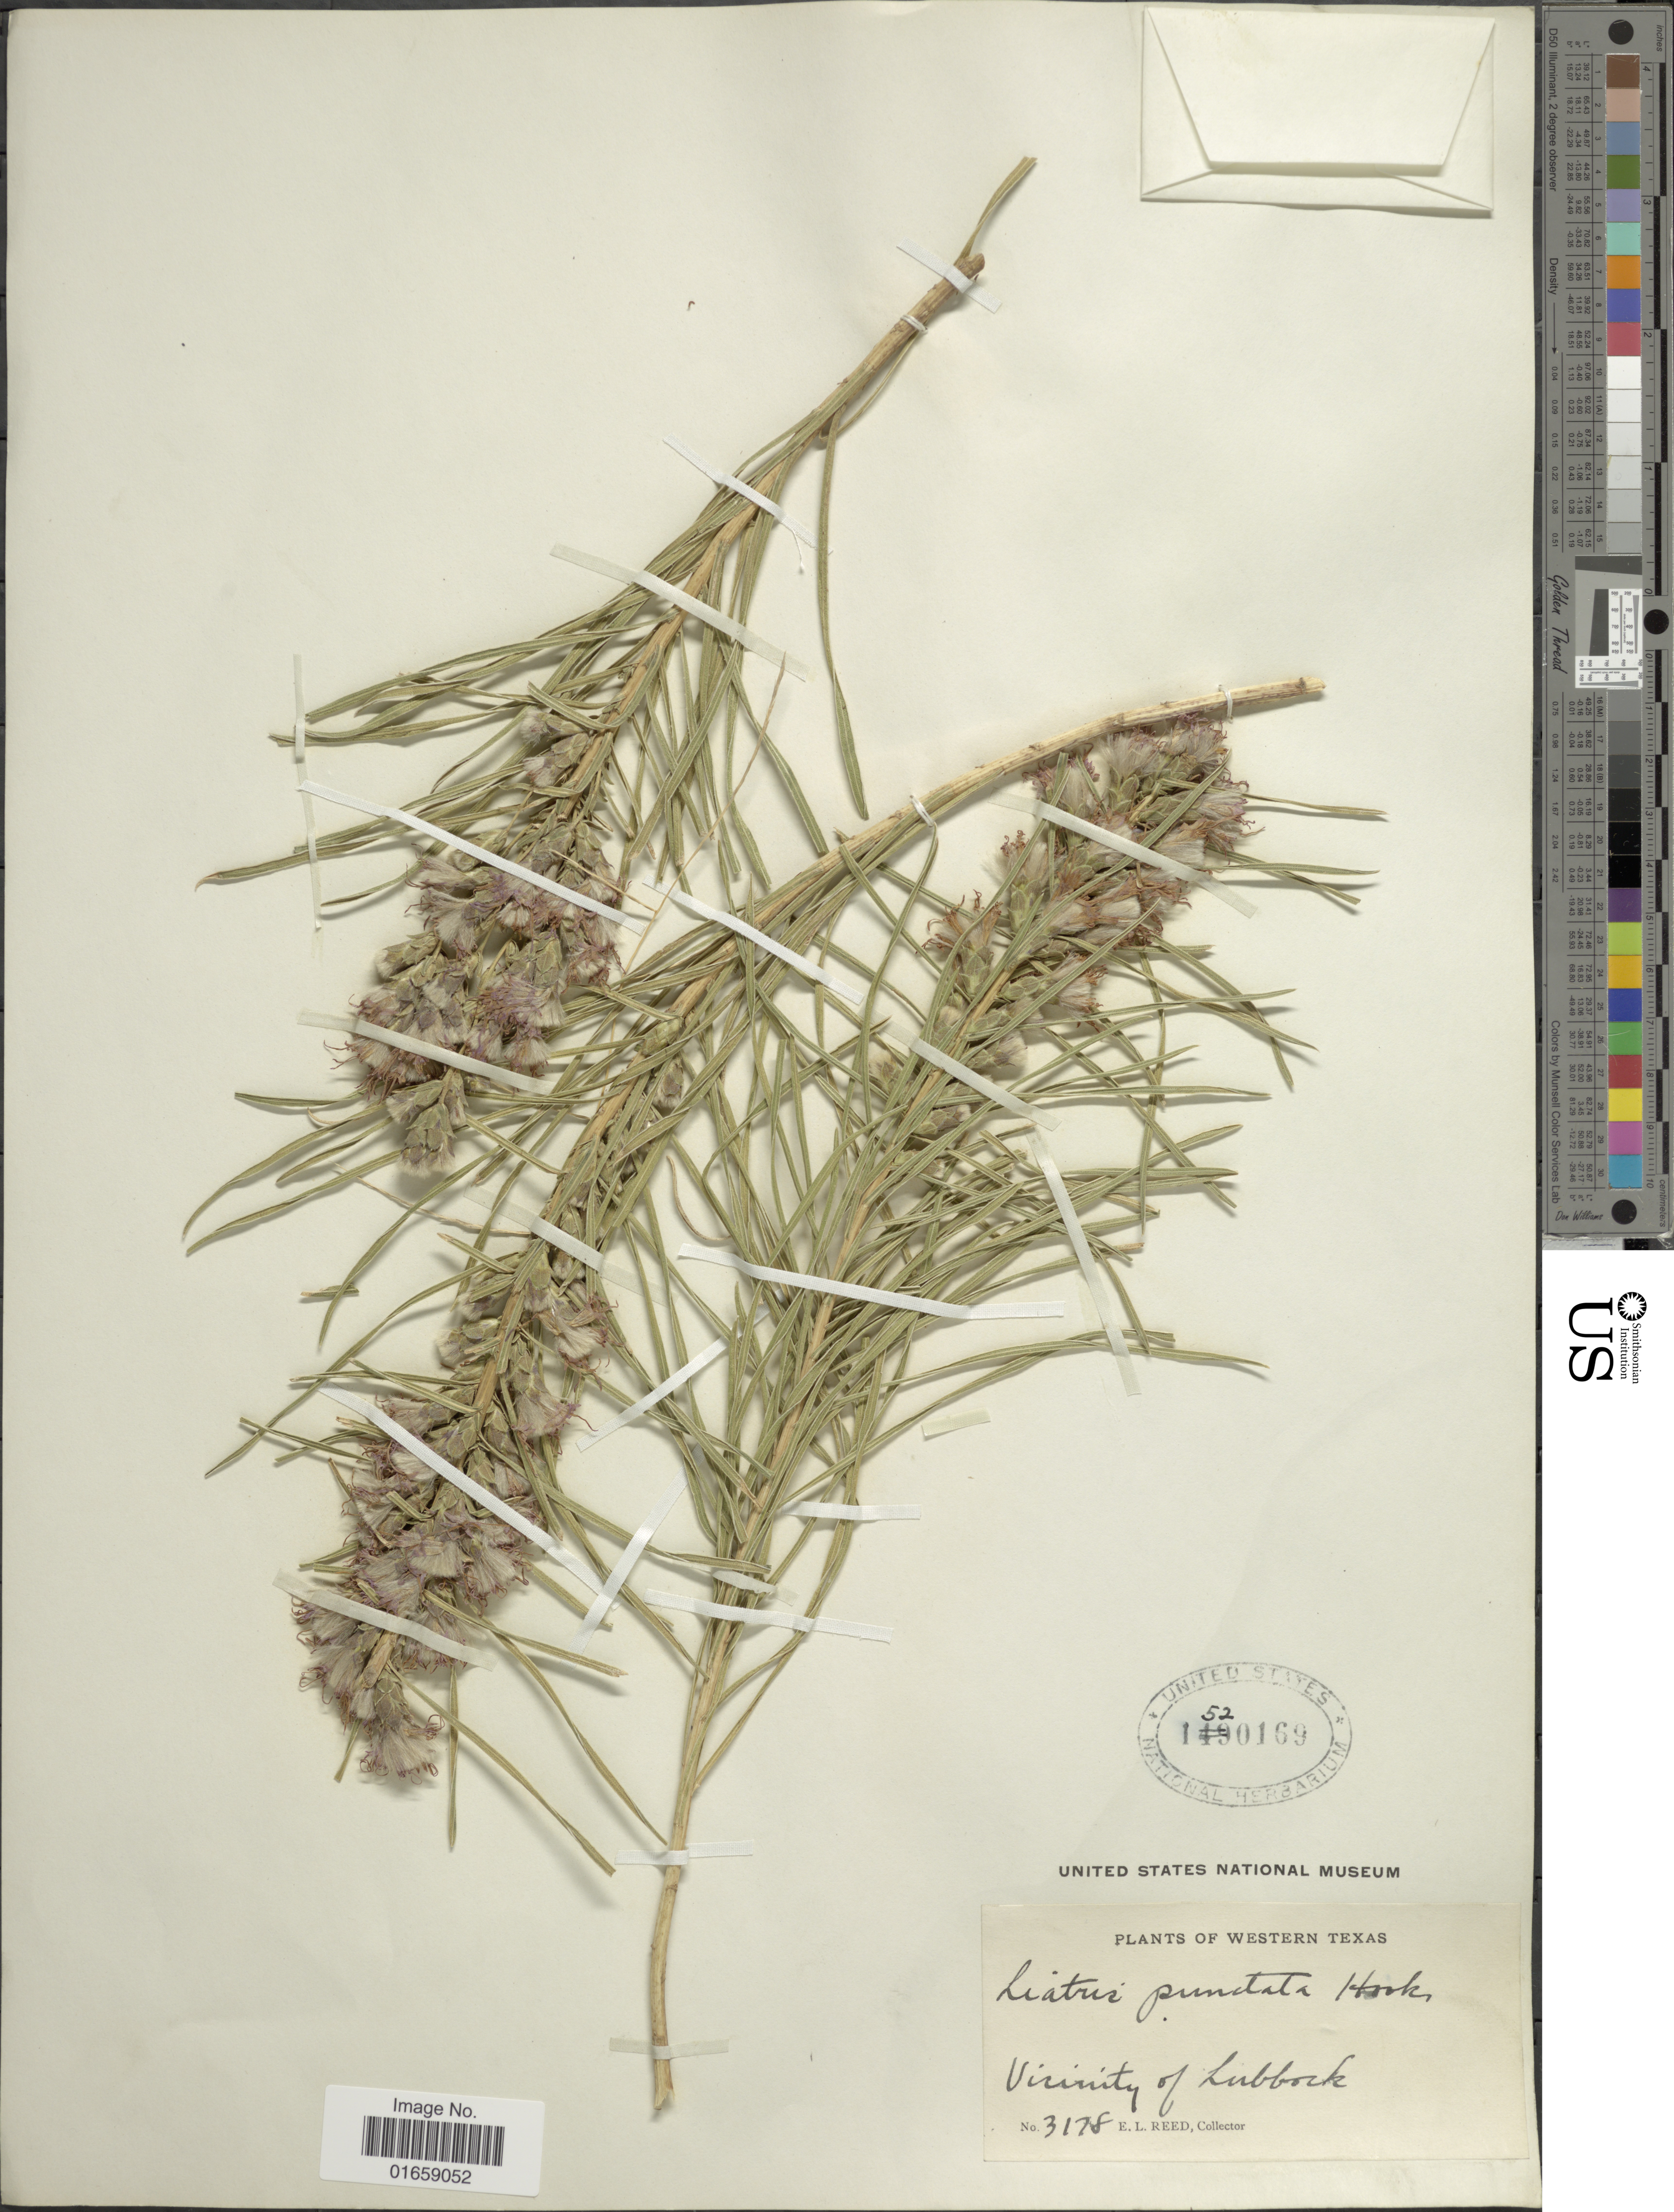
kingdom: Plantae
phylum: Tracheophyta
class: Magnoliopsida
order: Asterales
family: Asteraceae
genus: Liatris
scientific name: Liatris punctata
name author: Hook.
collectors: E. Reed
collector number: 3178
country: United States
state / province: Texas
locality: Western Texas, Vicinity of Lubbock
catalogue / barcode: US 1520169